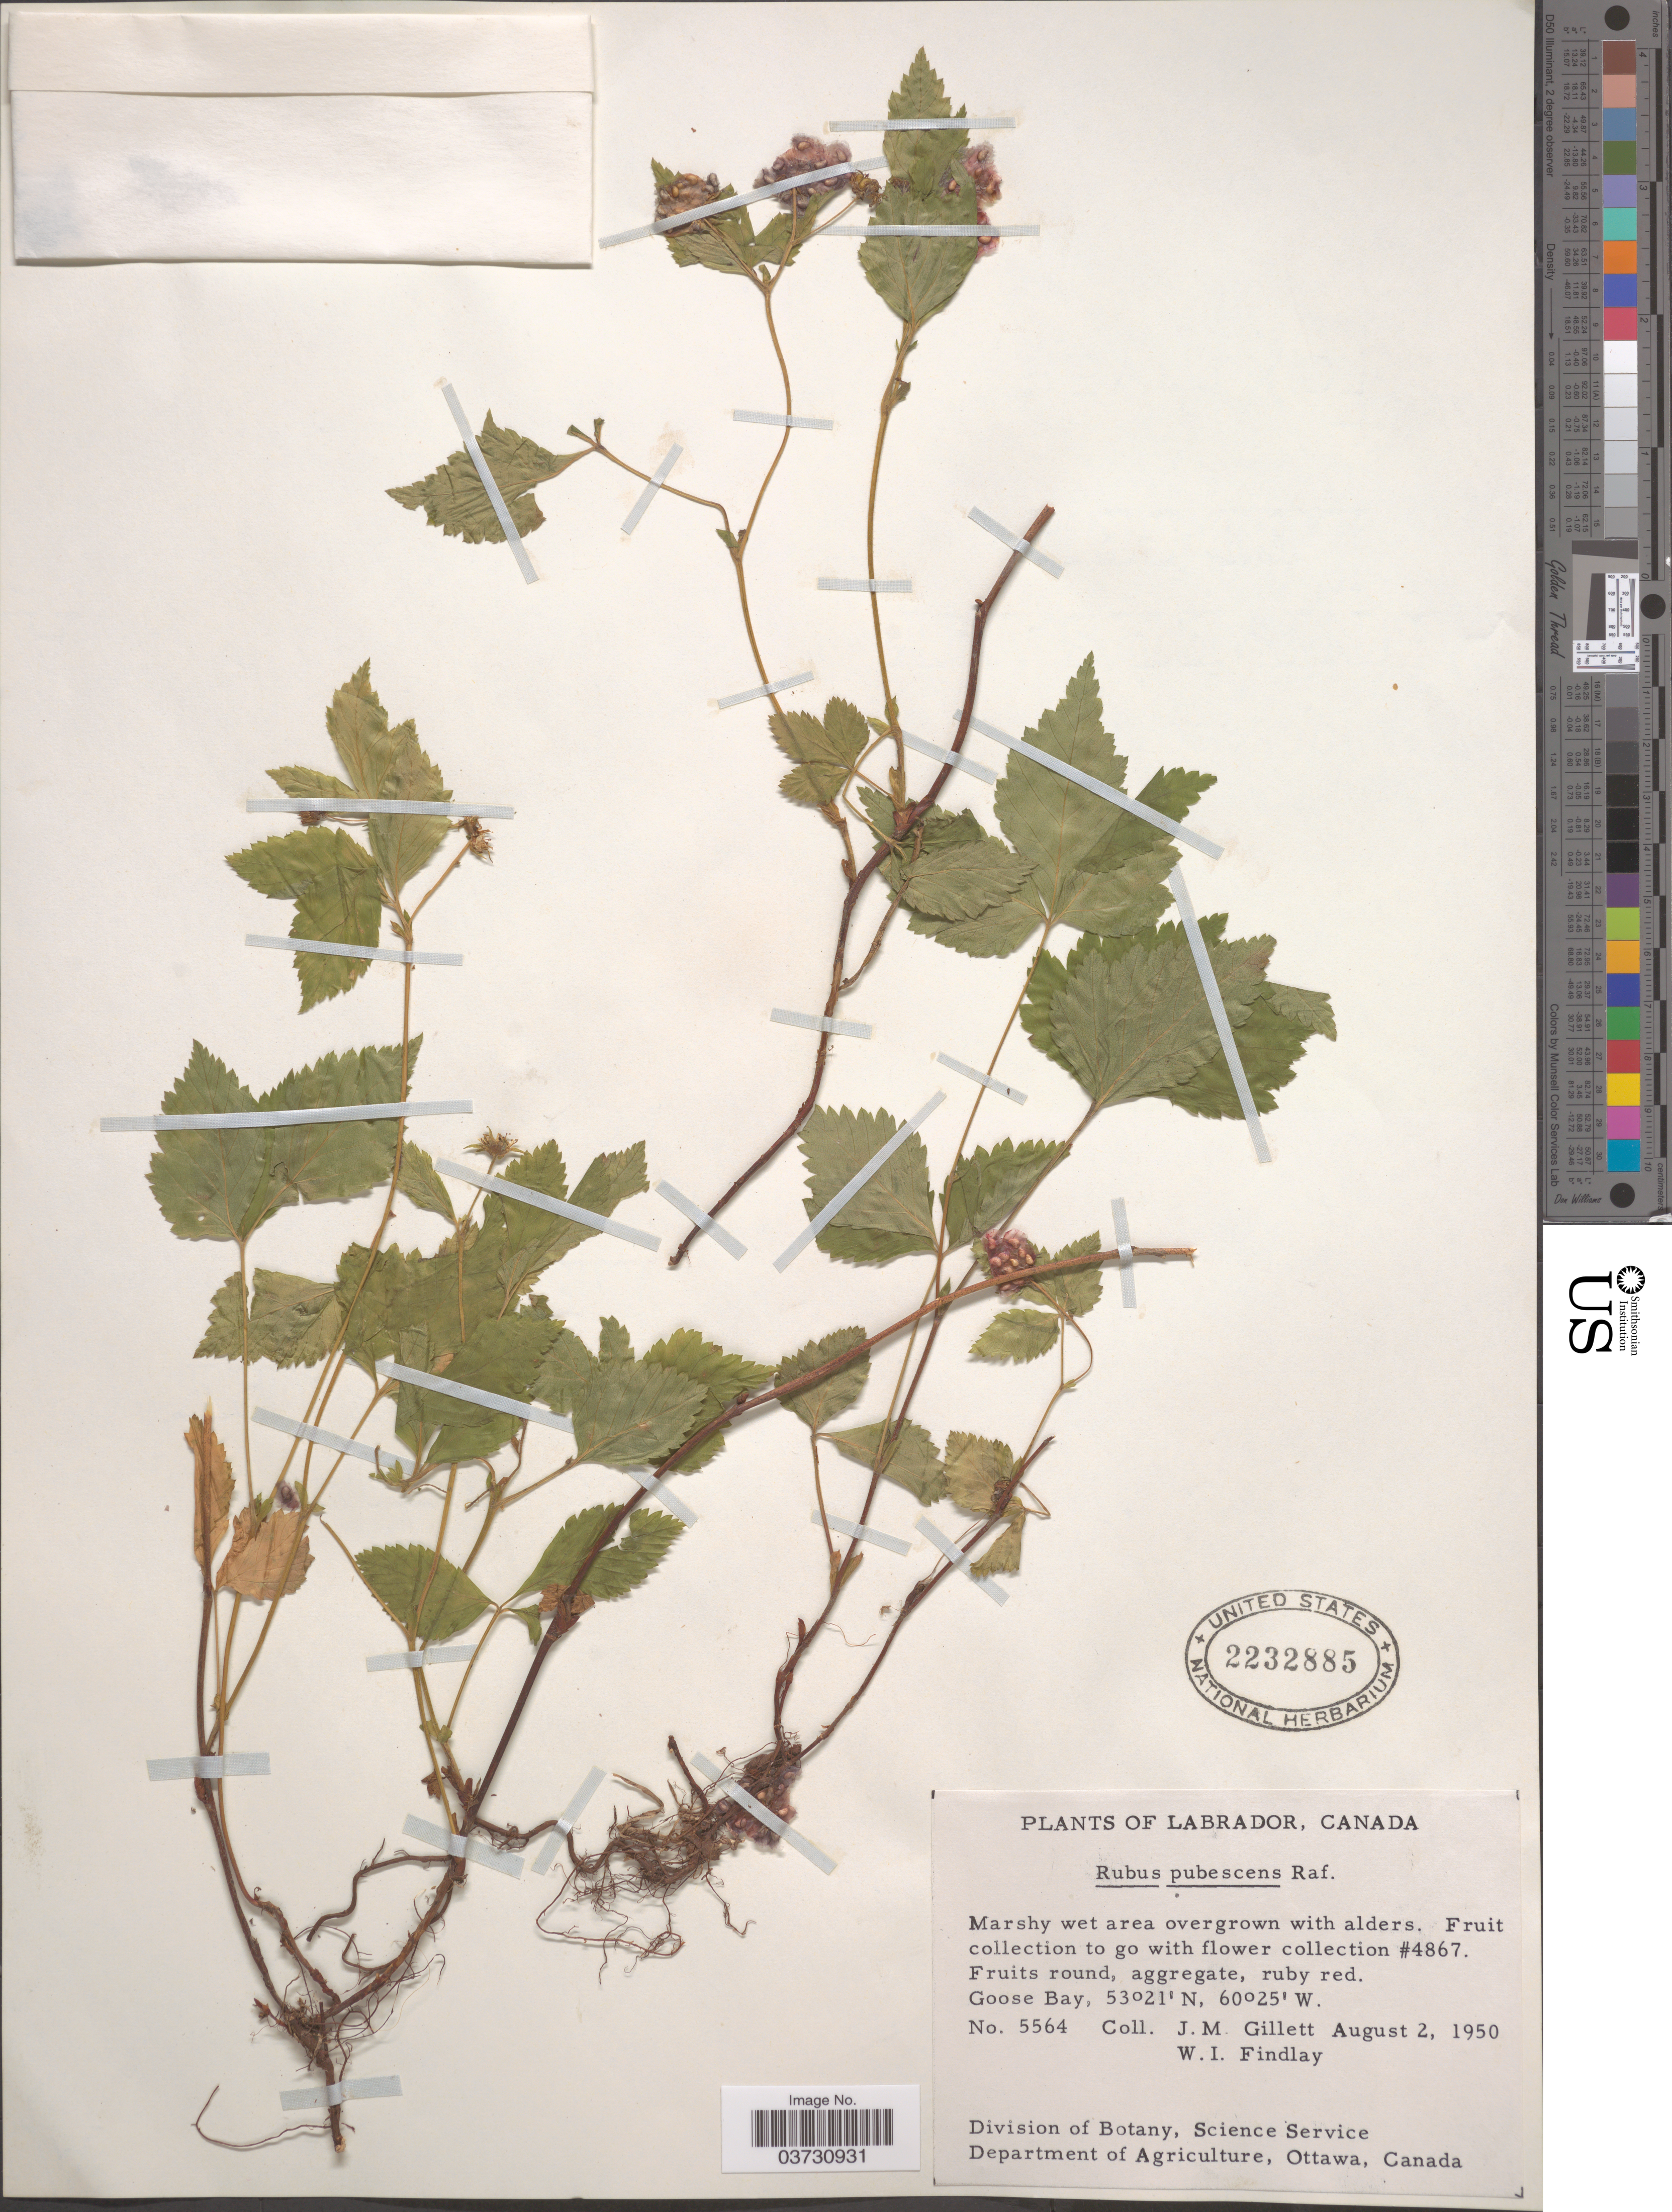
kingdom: Plantae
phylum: Tracheophyta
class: Magnoliopsida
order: Rosales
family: Rosaceae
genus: Rubus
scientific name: Rubus pubescens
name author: Raf.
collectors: J. M. Gillett & W. Findlay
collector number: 5564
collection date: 1950-08-02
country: Canada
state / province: Newfoundland and Labrador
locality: Labrador. Goose Bay.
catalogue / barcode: US 2232885